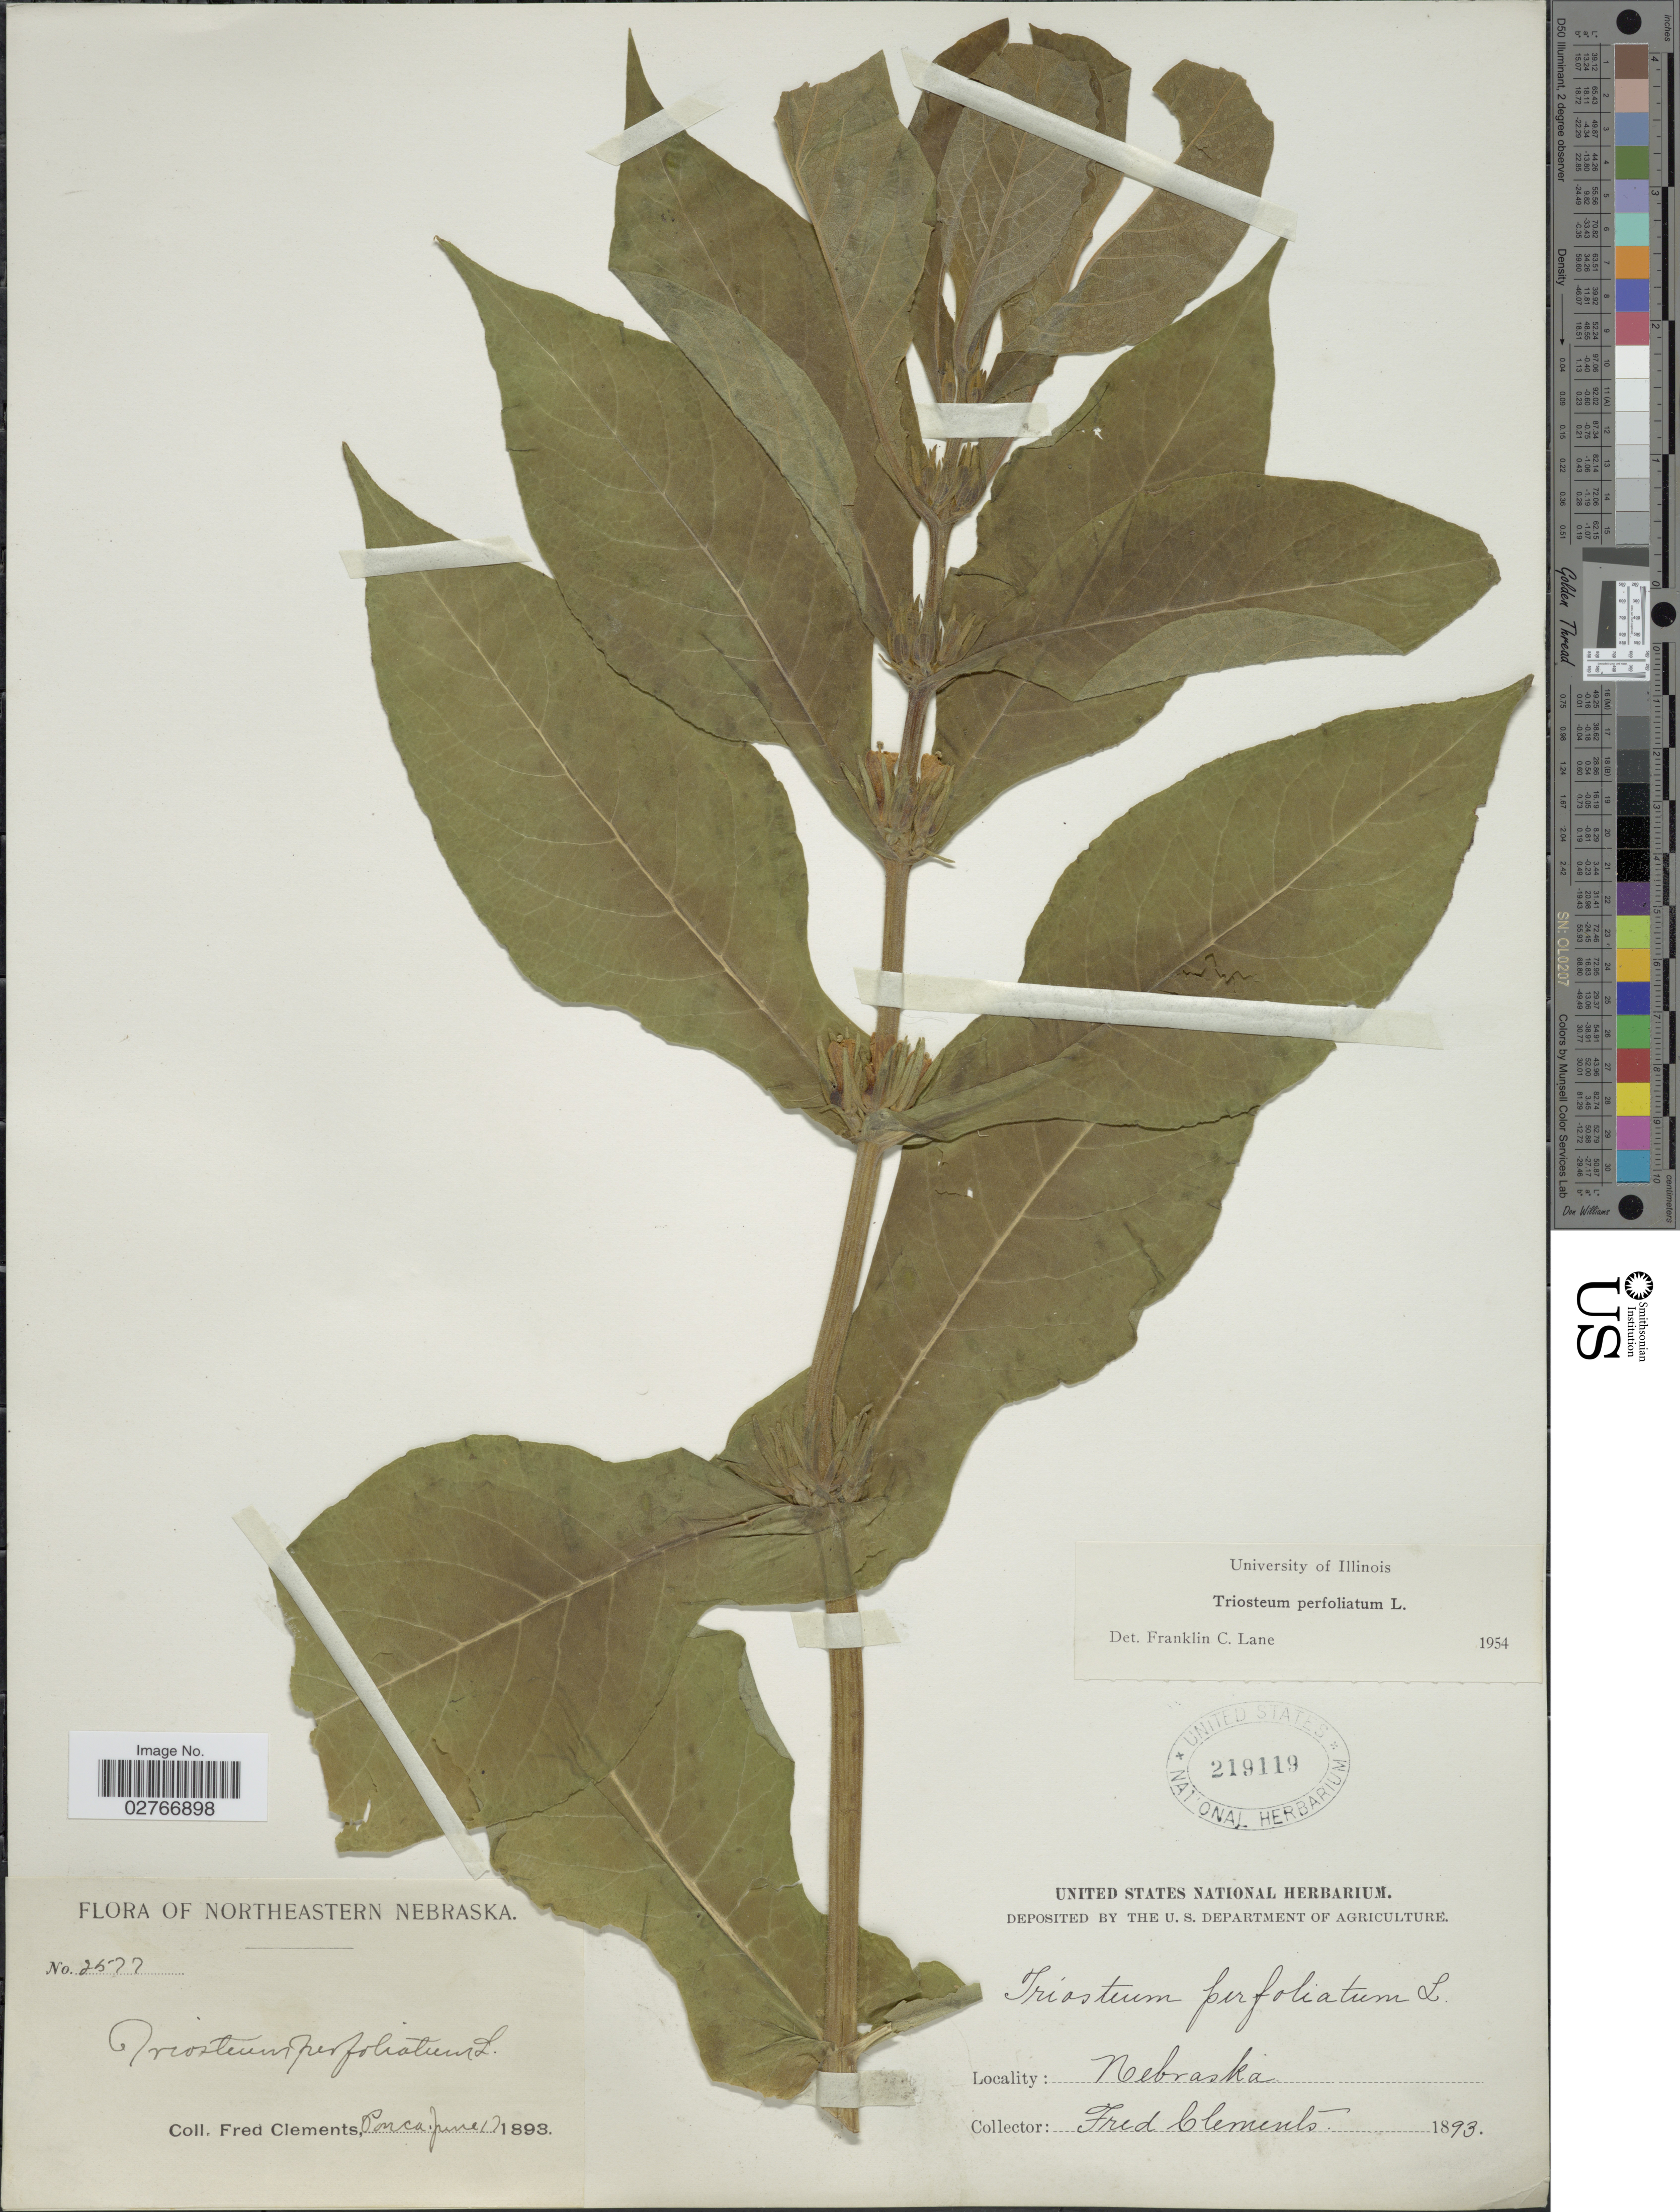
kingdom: Plantae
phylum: Tracheophyta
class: Magnoliopsida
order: Dipsacales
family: Caprifoliaceae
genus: Triosteum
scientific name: Triosteum perfoliatum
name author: L.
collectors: F. Clements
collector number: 2577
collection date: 1893-06-17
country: United States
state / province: Nebraska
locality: Northeastern Nebraska. Ponca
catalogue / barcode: US 219119